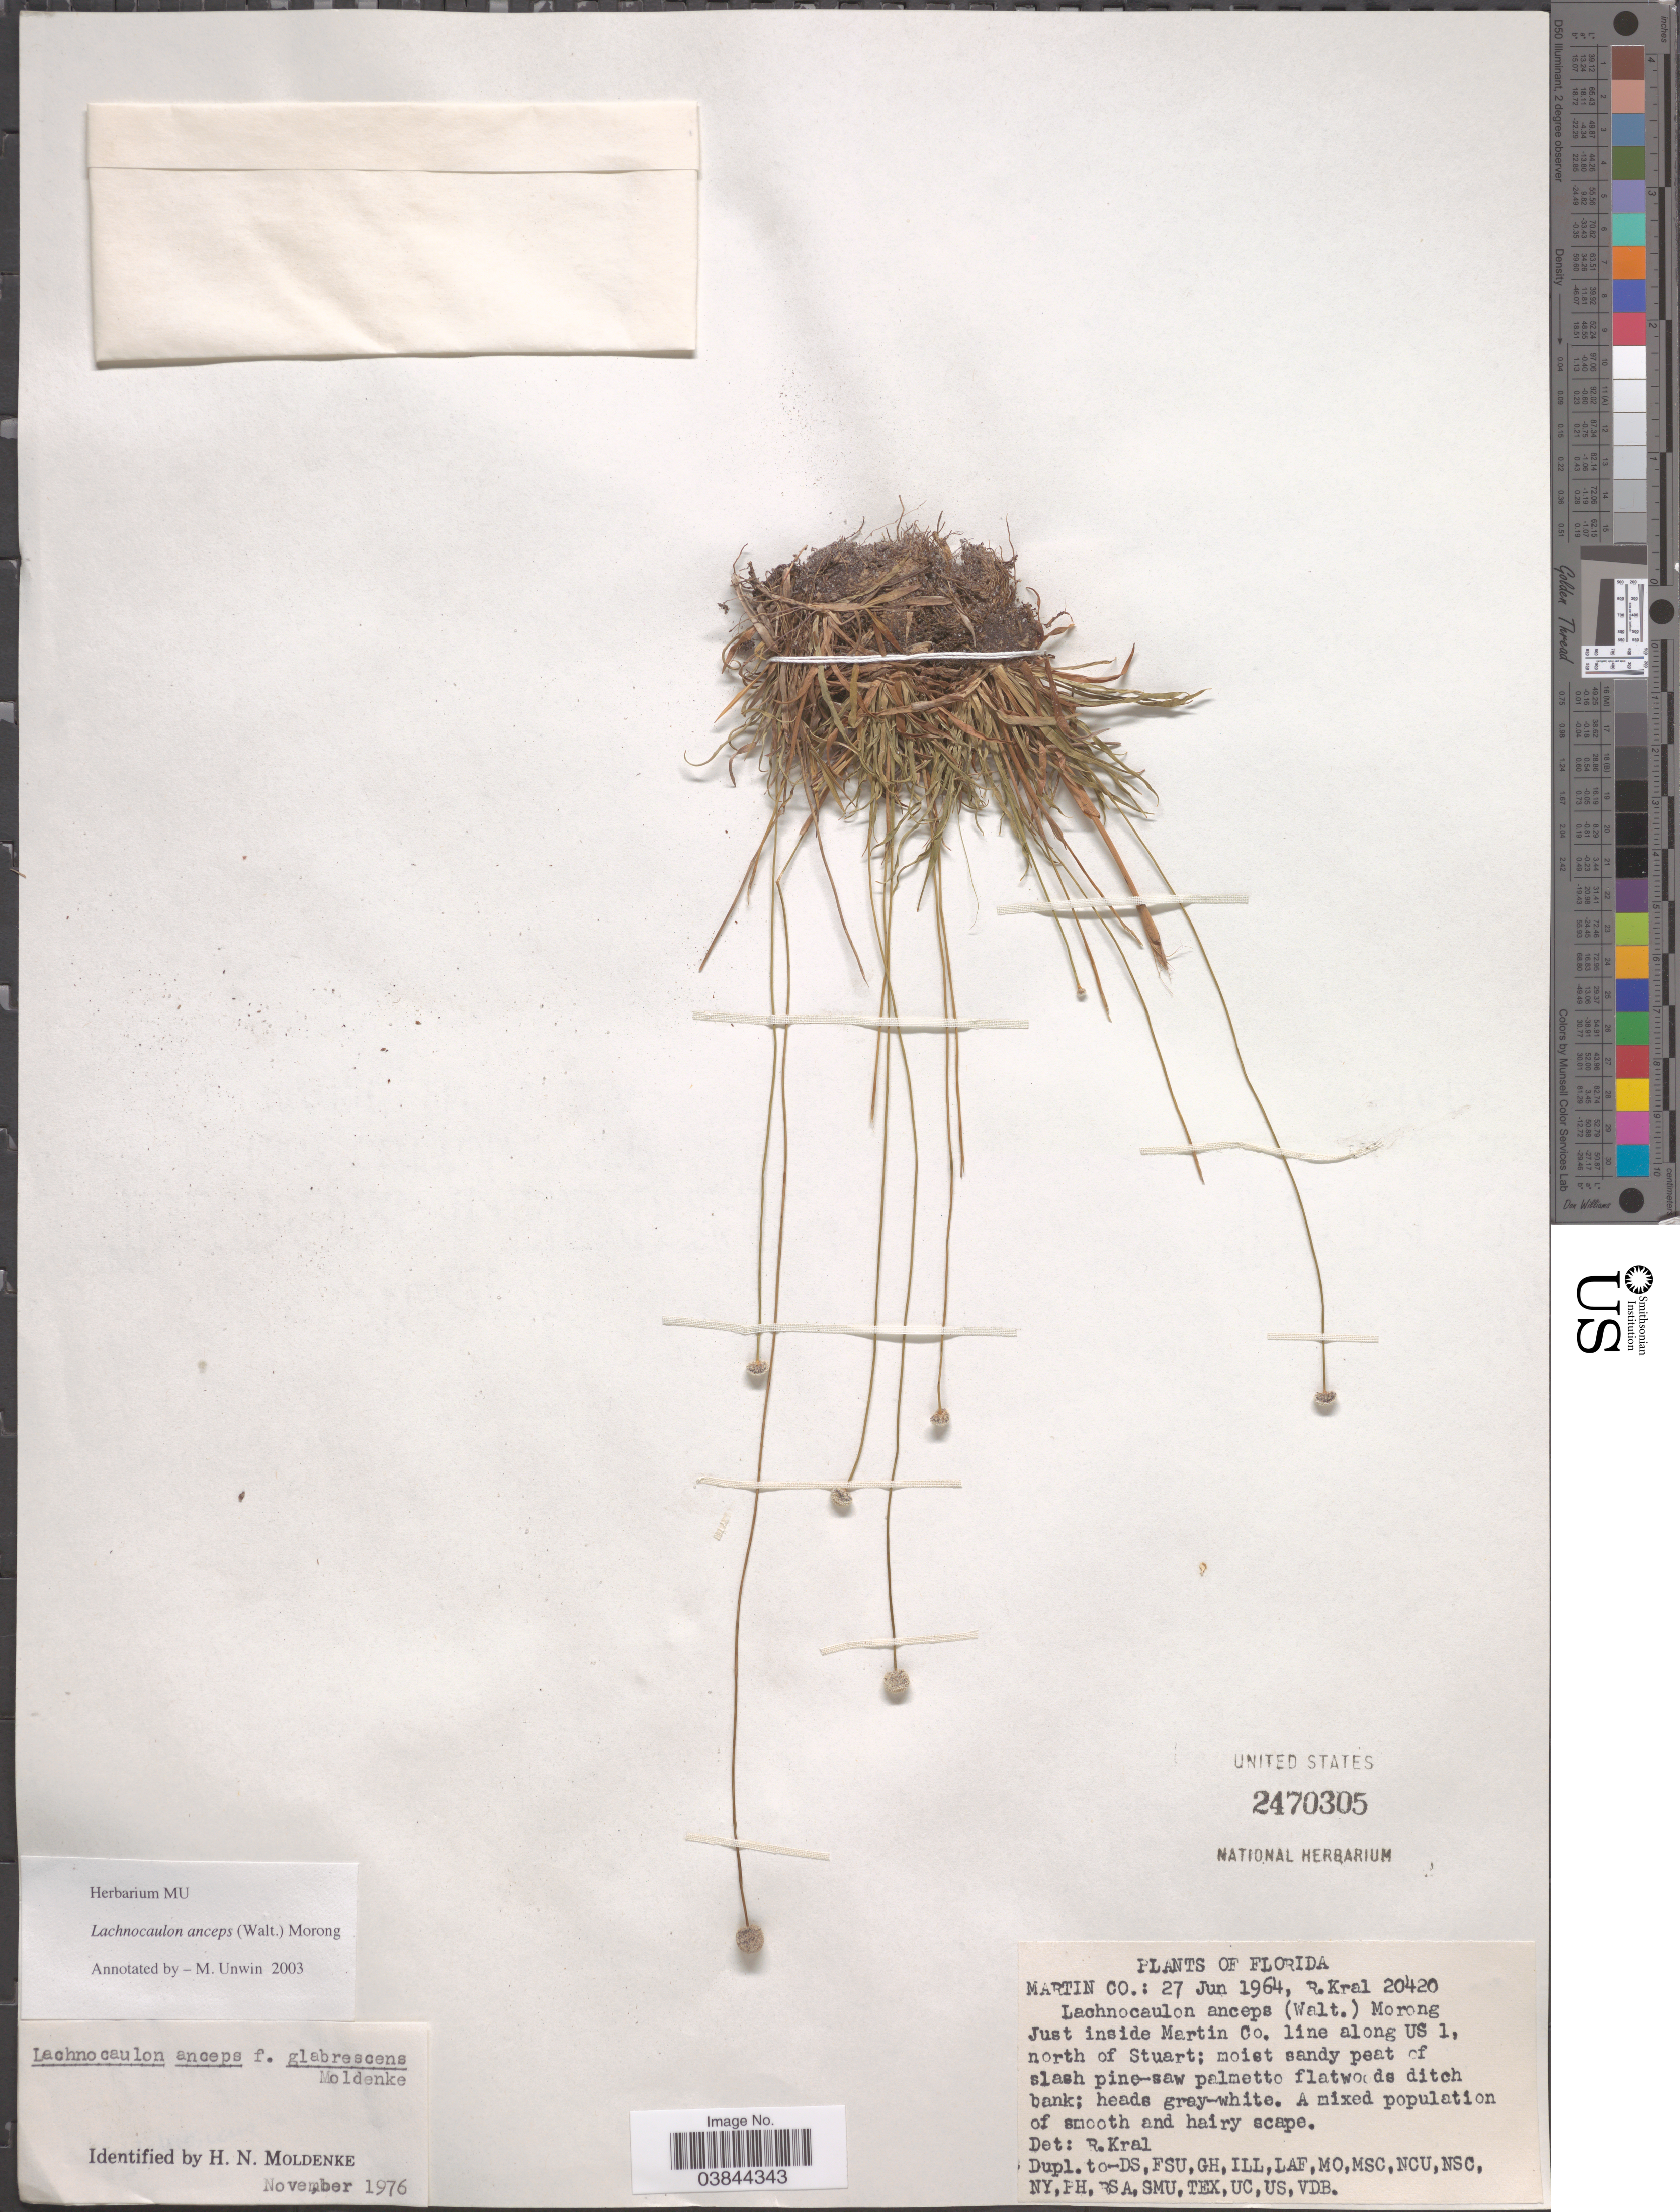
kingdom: Plantae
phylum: Tracheophyta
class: Liliopsida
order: Poales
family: Eriocaulaceae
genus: Lachnocaulon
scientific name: Lachnocaulon anceps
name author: (Walter) Morong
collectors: R. Kral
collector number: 20420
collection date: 1964-06-27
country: United States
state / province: Florida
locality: Martin Co. Just inside Martin Co. line along US 1, north of Stuart.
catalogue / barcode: US 2470305